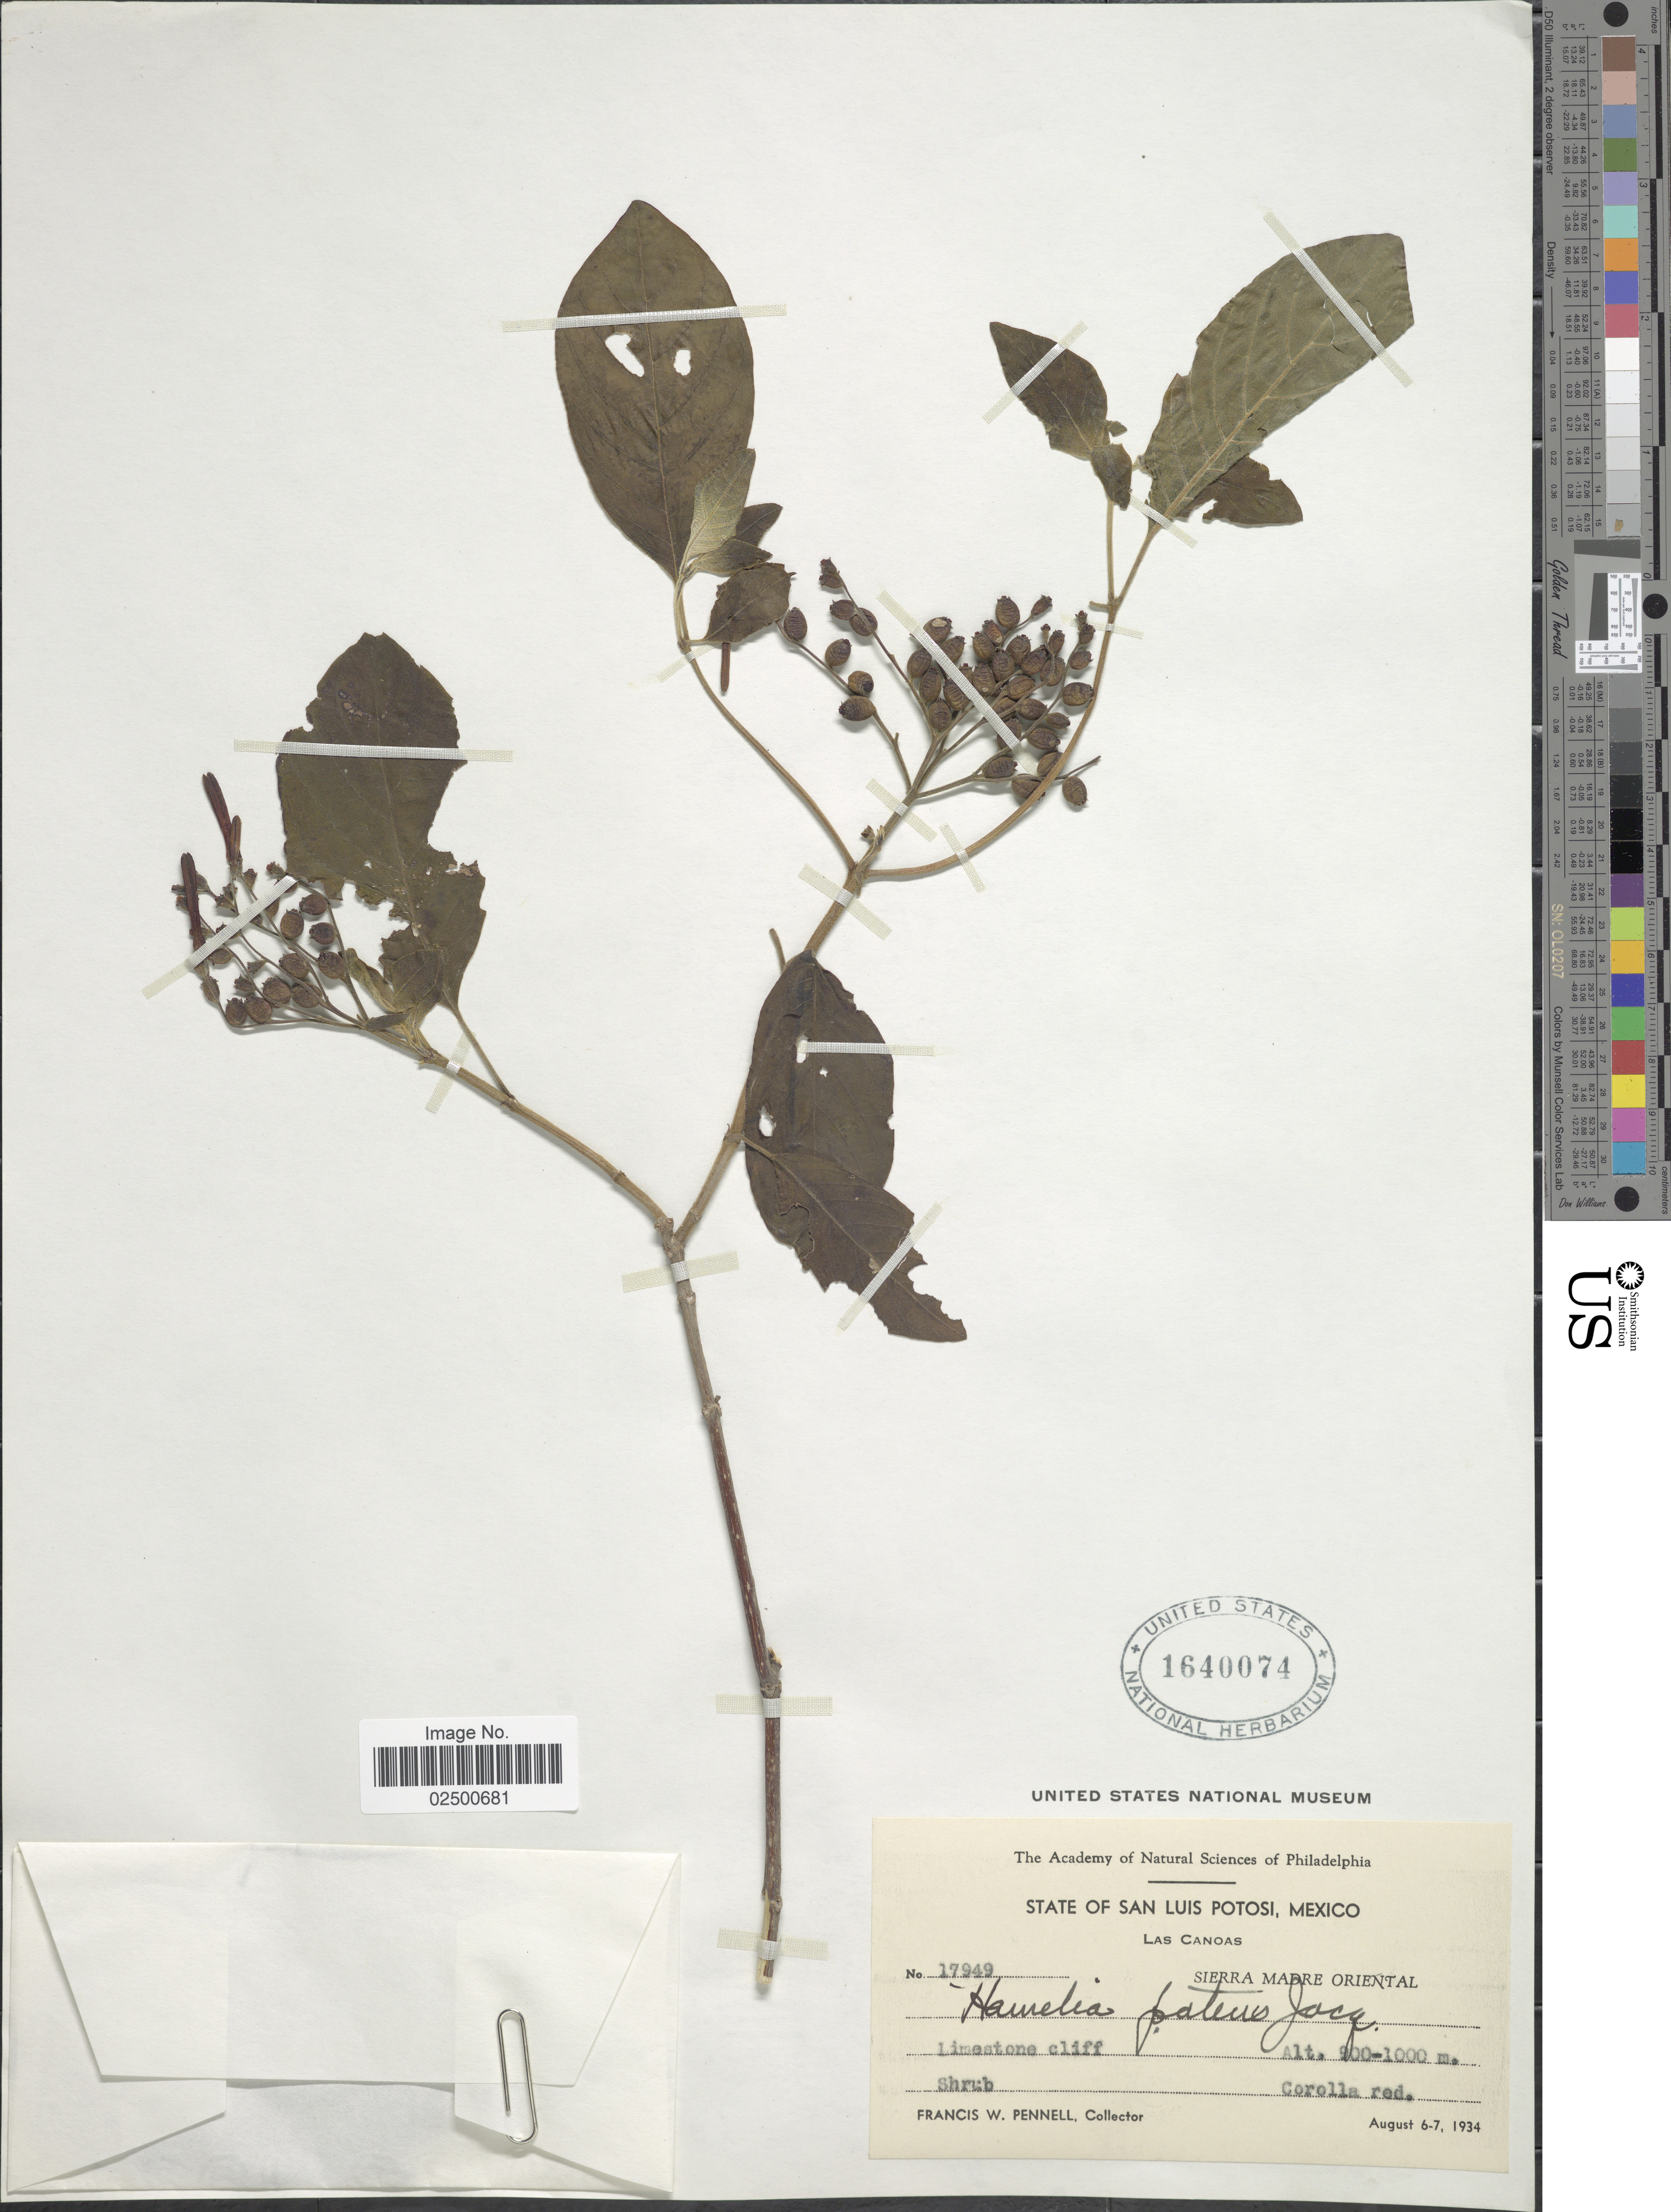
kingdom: Plantae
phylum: Tracheophyta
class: Magnoliopsida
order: Gentianales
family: Rubiaceae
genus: Hamelia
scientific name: Hamelia patens var. patens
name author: Jacq.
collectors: F. W. Pennell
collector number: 17949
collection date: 1934-08-06/1934-08-07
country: Mexico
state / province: San Luis Potosí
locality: Las Canoas. Sierra Madre Oriental.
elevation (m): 900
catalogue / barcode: US 1640074